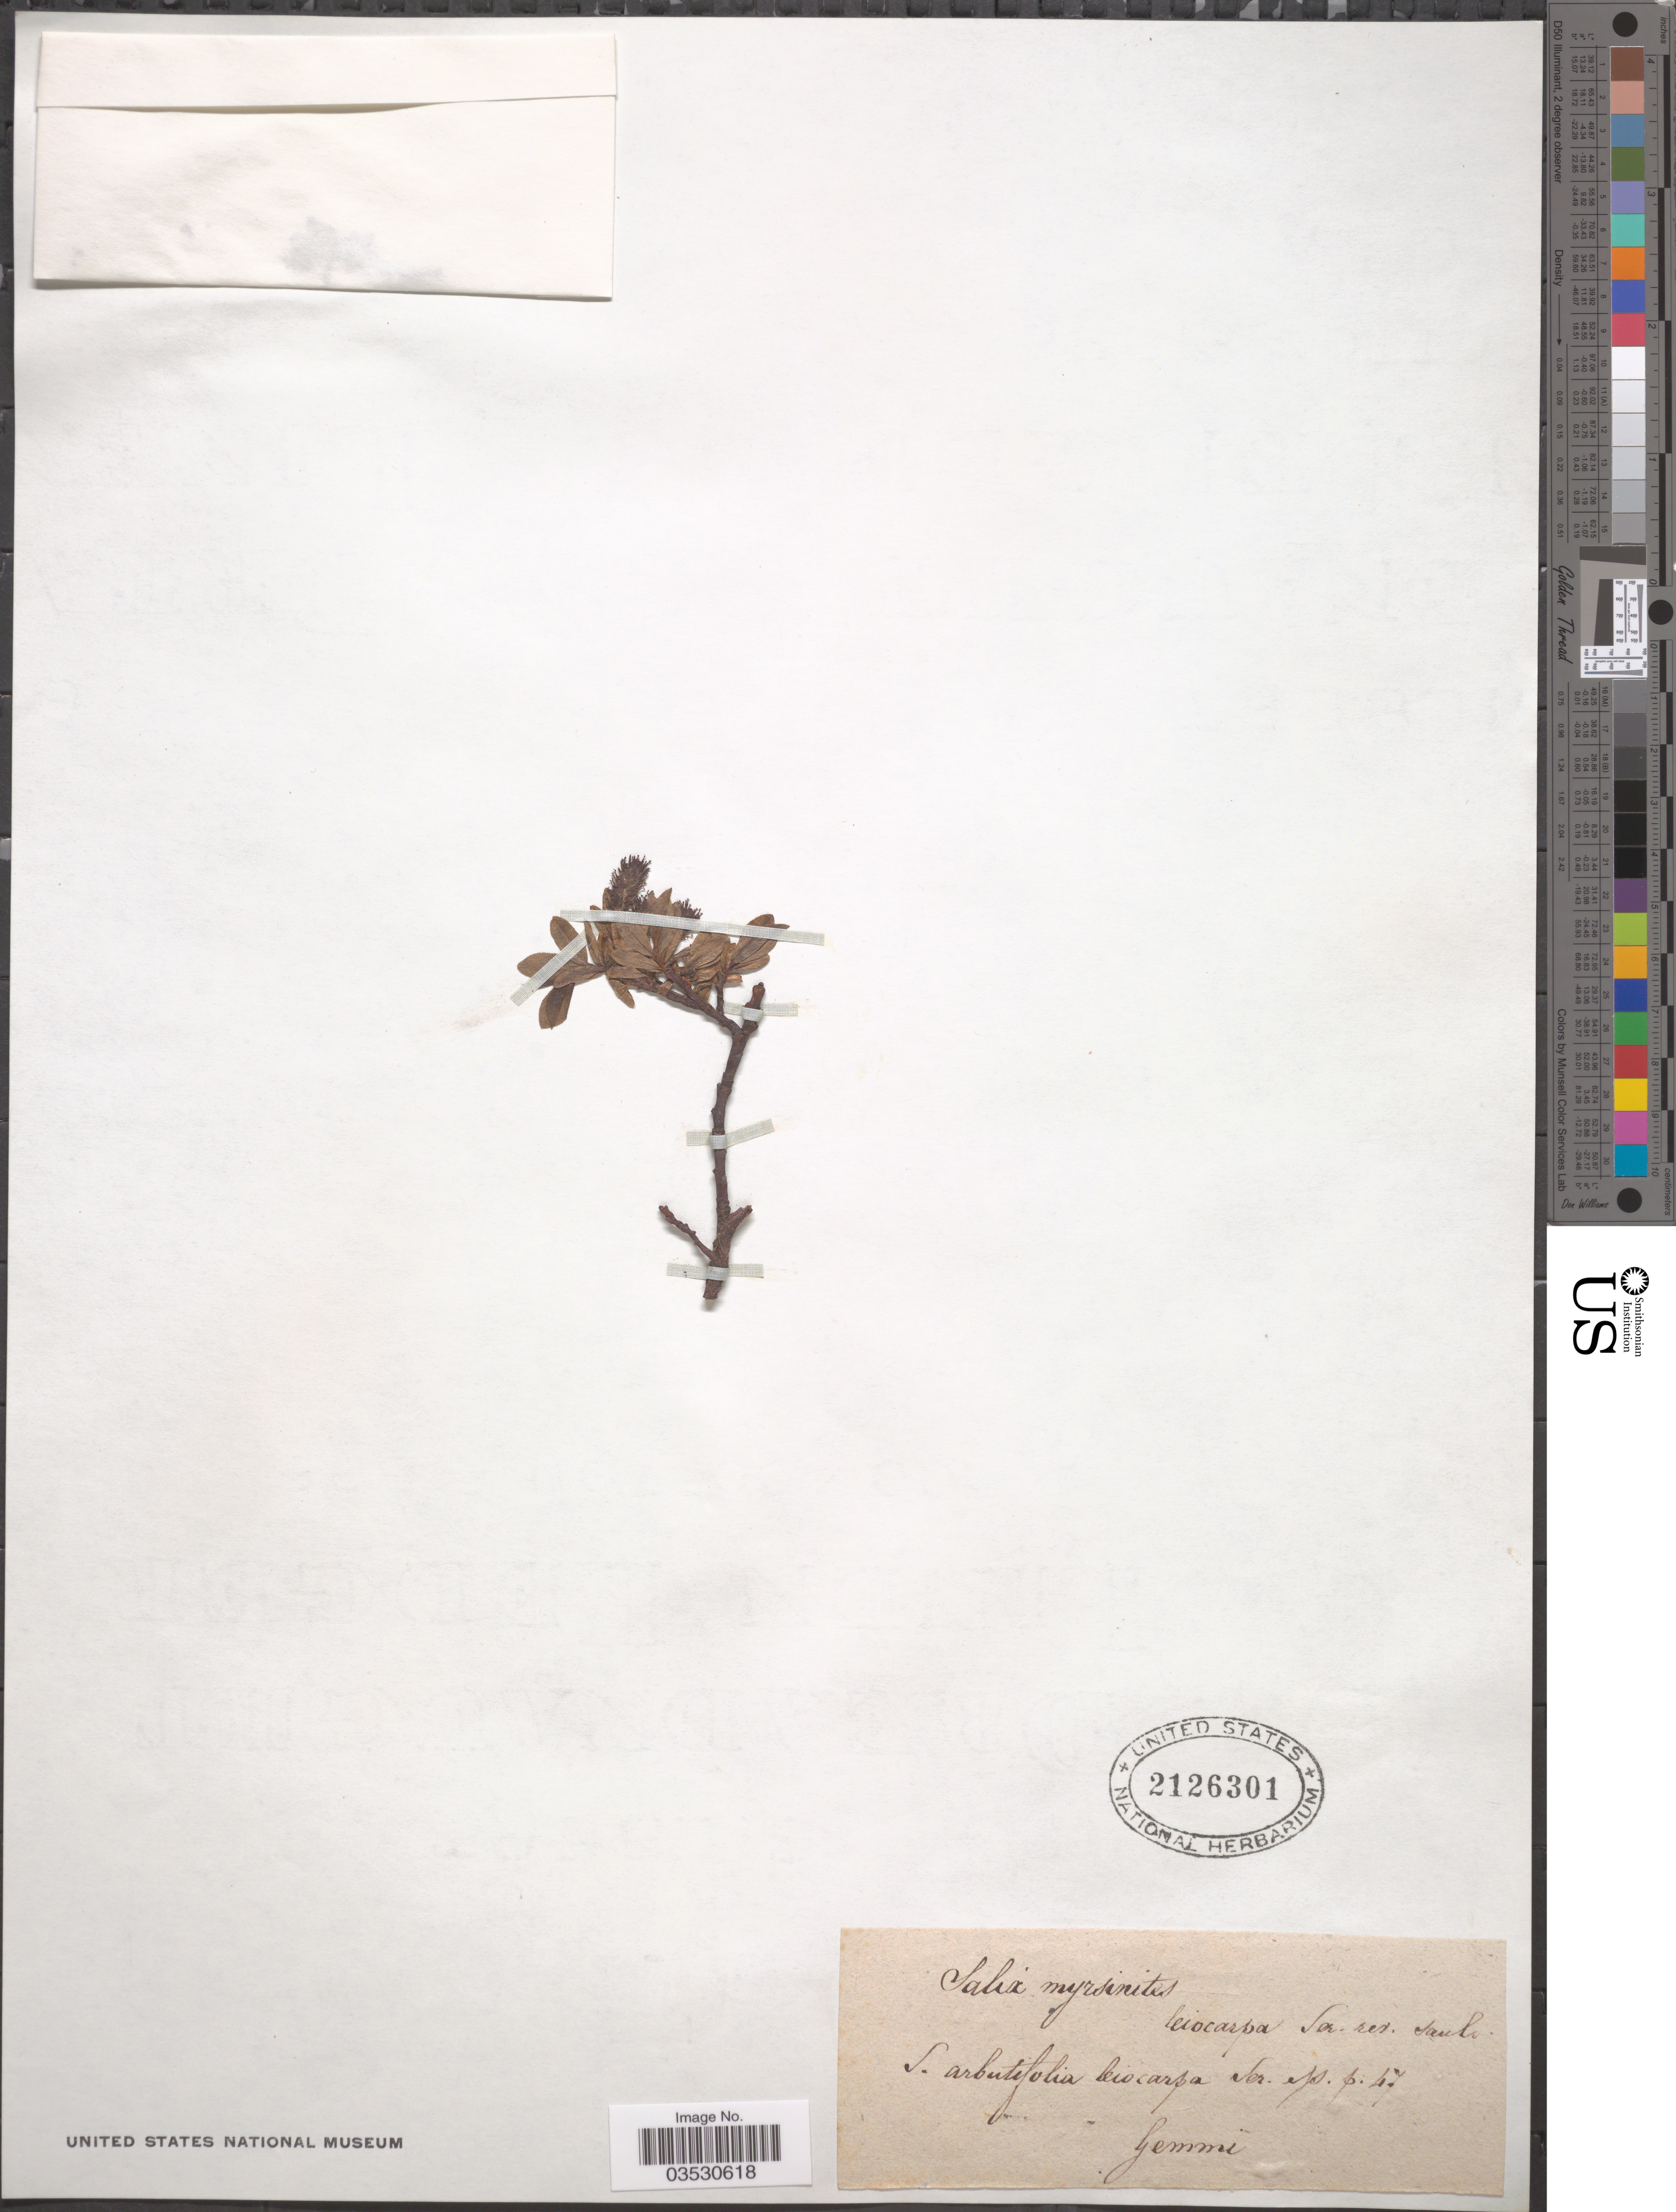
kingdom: Plantae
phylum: Tracheophyta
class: Magnoliopsida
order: Malpighiales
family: Salicaceae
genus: Salix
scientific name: Salix myrsinites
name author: L.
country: Switzerland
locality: Gemmi.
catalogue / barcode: US 2126301